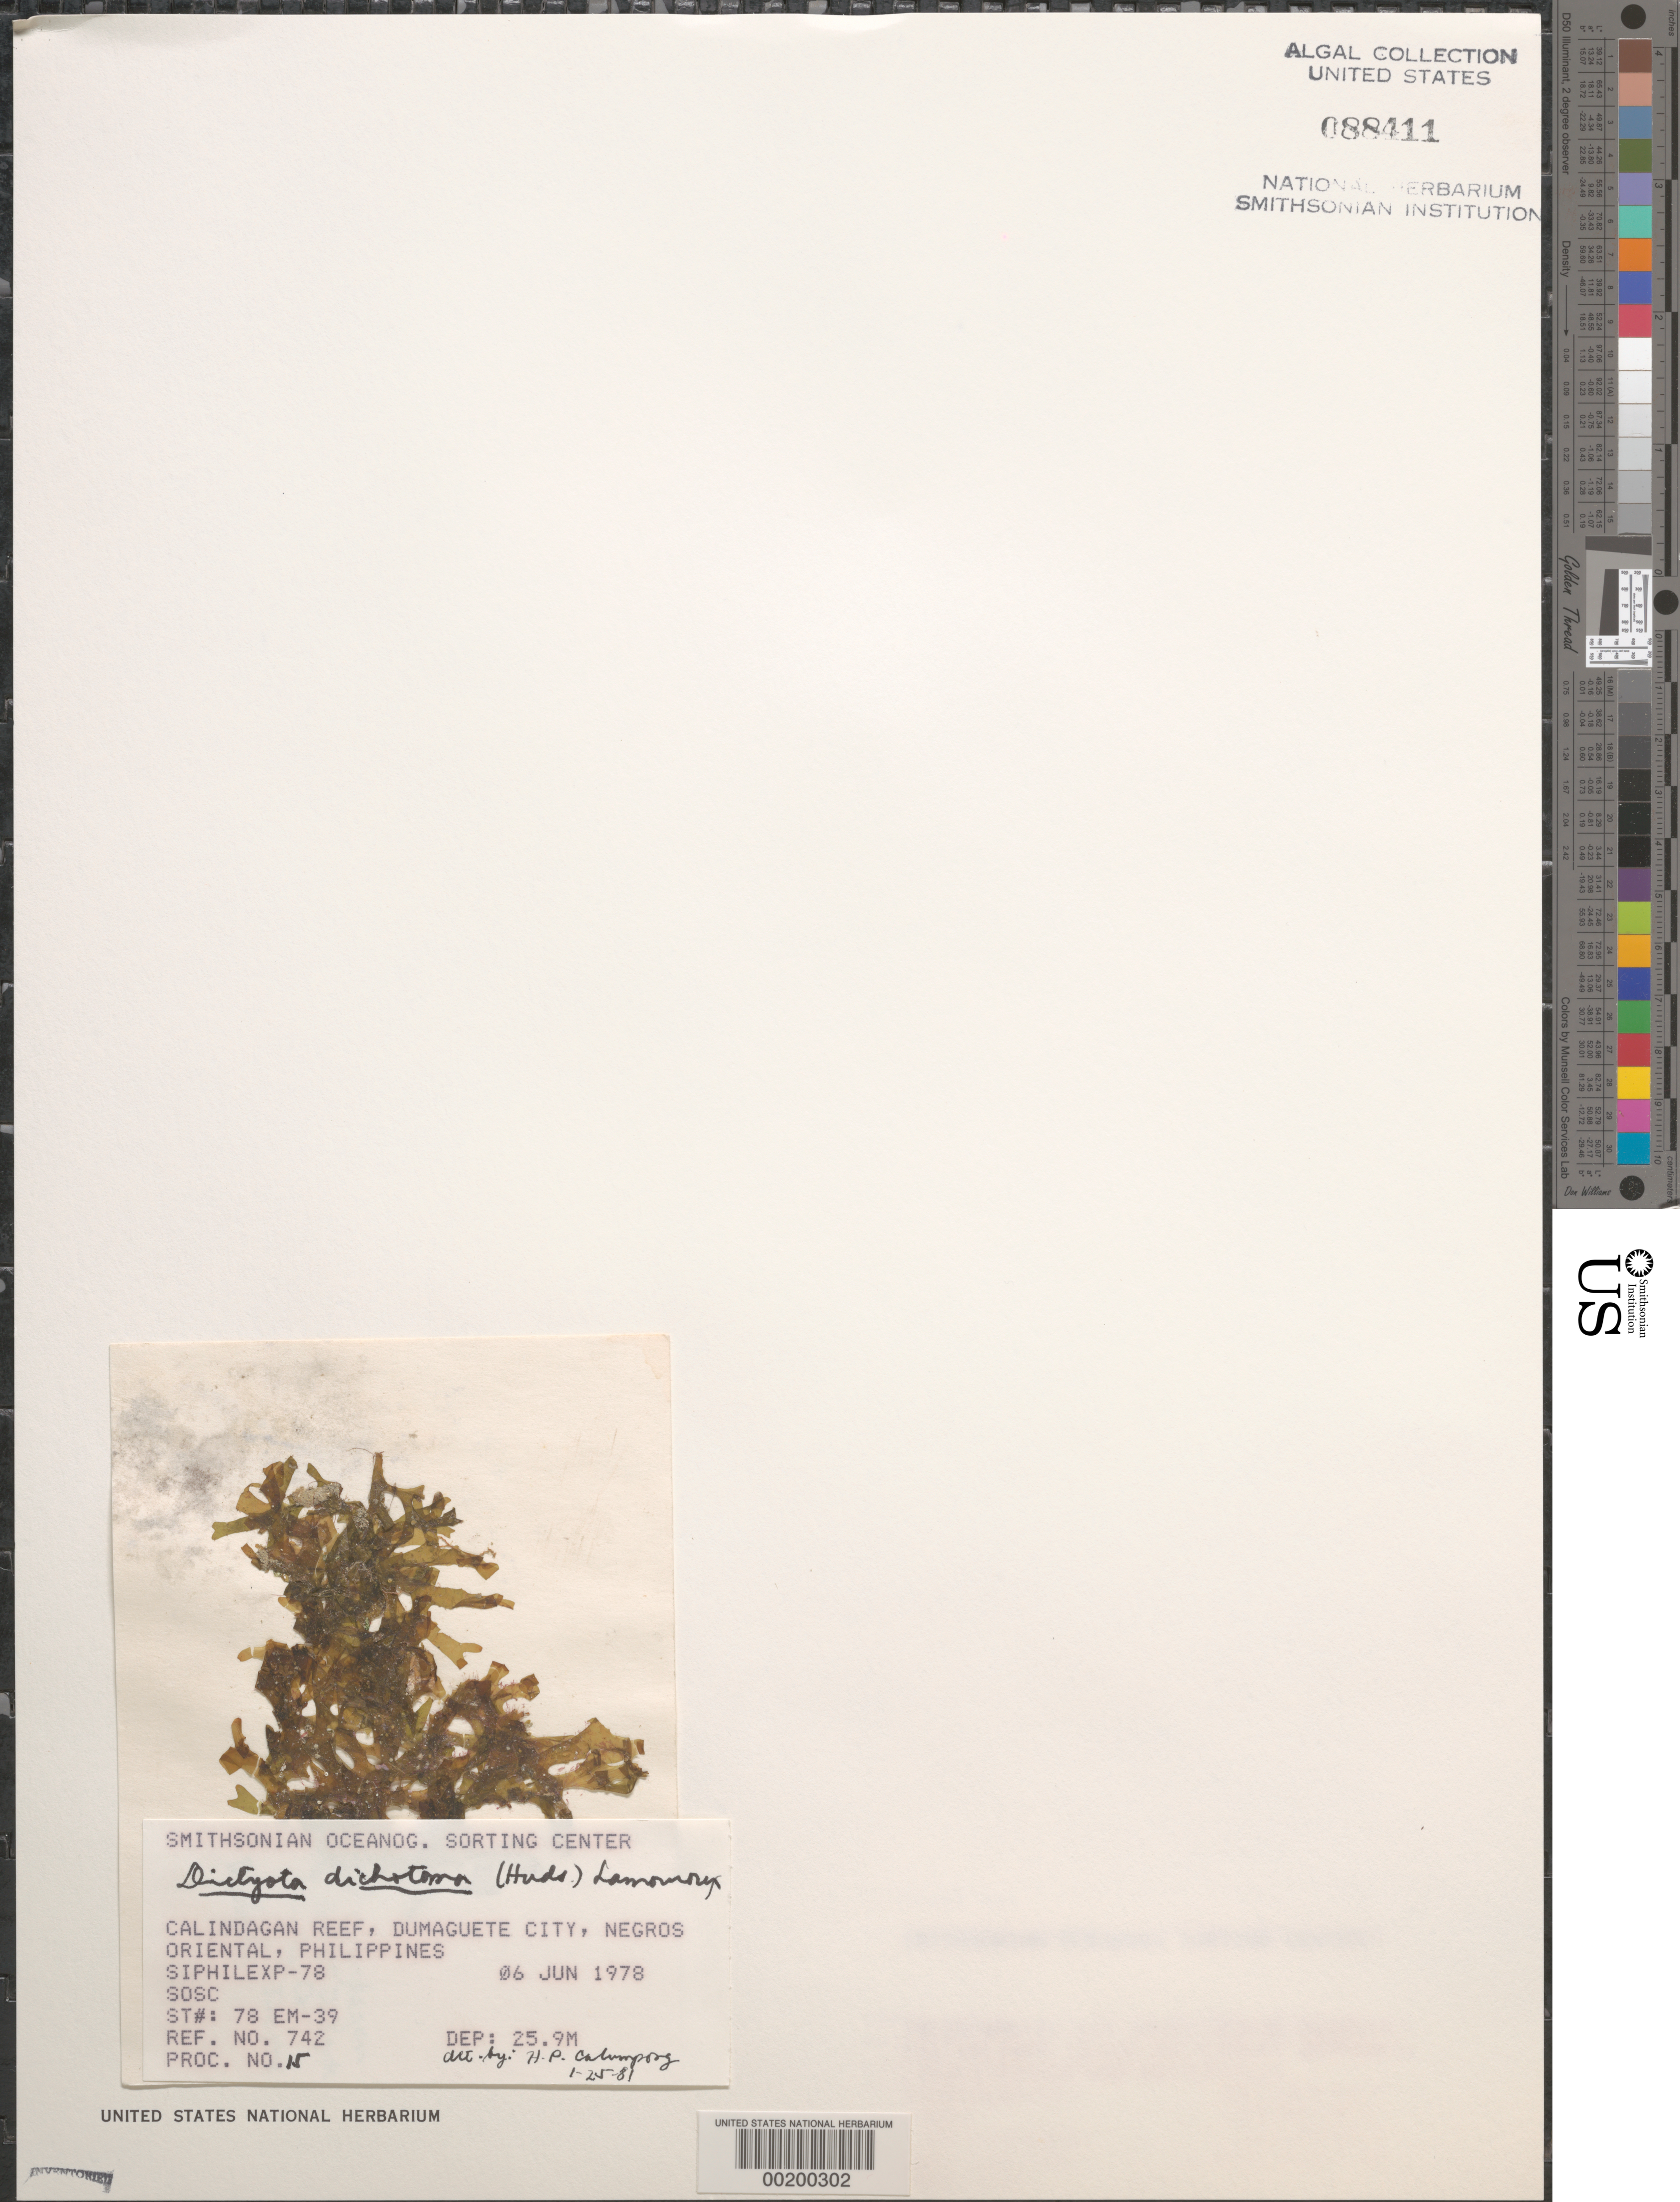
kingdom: Chromista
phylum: Ochrophyta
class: Phaeophyceae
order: Dictyotales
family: Dictyotaceae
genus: Dictyota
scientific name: Dictyota dichotoma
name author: (Huds.) J.V.Lamouroux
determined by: Calumpong, H. P.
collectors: SOSC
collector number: Station 78 Em-39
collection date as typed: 06 Jun 1978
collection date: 1978-06-06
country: Philippines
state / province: Central Visayas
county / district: Negros Oriental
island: Negros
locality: Calindagan Reef, Dumaguete City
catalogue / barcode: US 88411